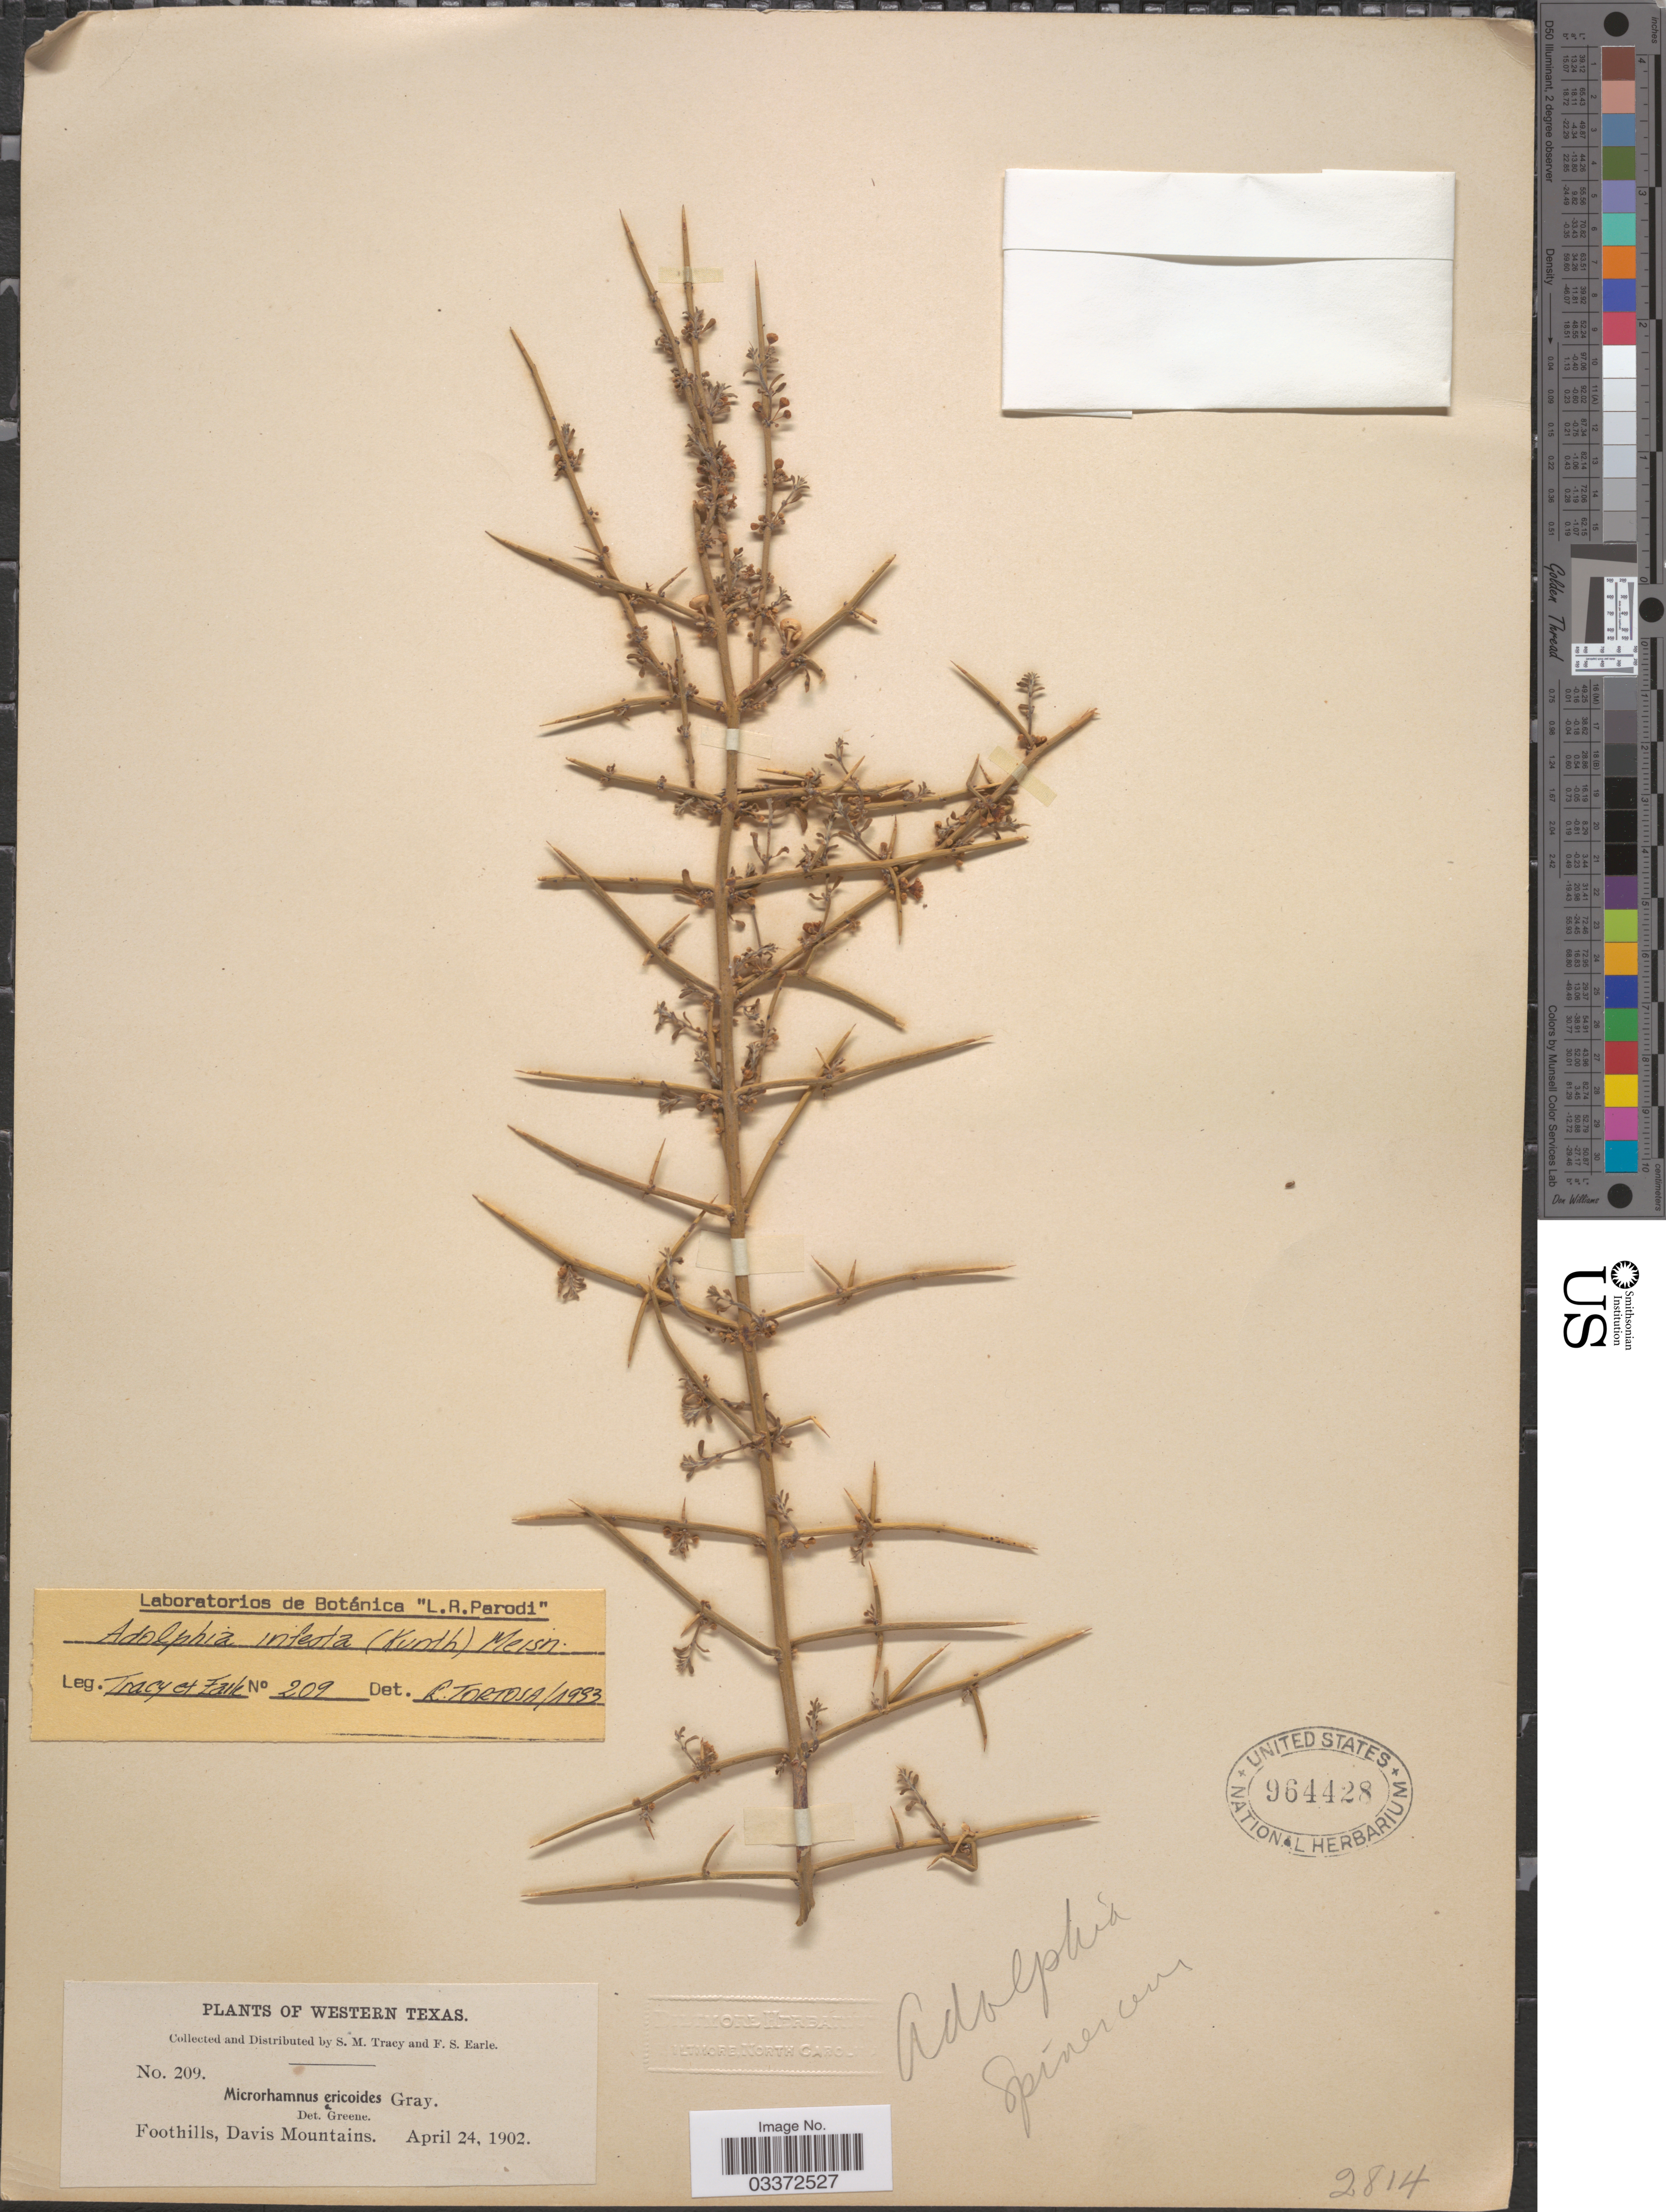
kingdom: Plantae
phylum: Tracheophyta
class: Magnoliopsida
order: Rosales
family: Rhamnaceae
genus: Adolphia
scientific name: Adolphia infesta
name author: (Kunth) Meisn.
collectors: S. M. Tracy & F. S. Earle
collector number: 209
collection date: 1902-04-24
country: United States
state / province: Texas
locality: Western Texas. Foothills, Davis Mountains.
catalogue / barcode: US 964428